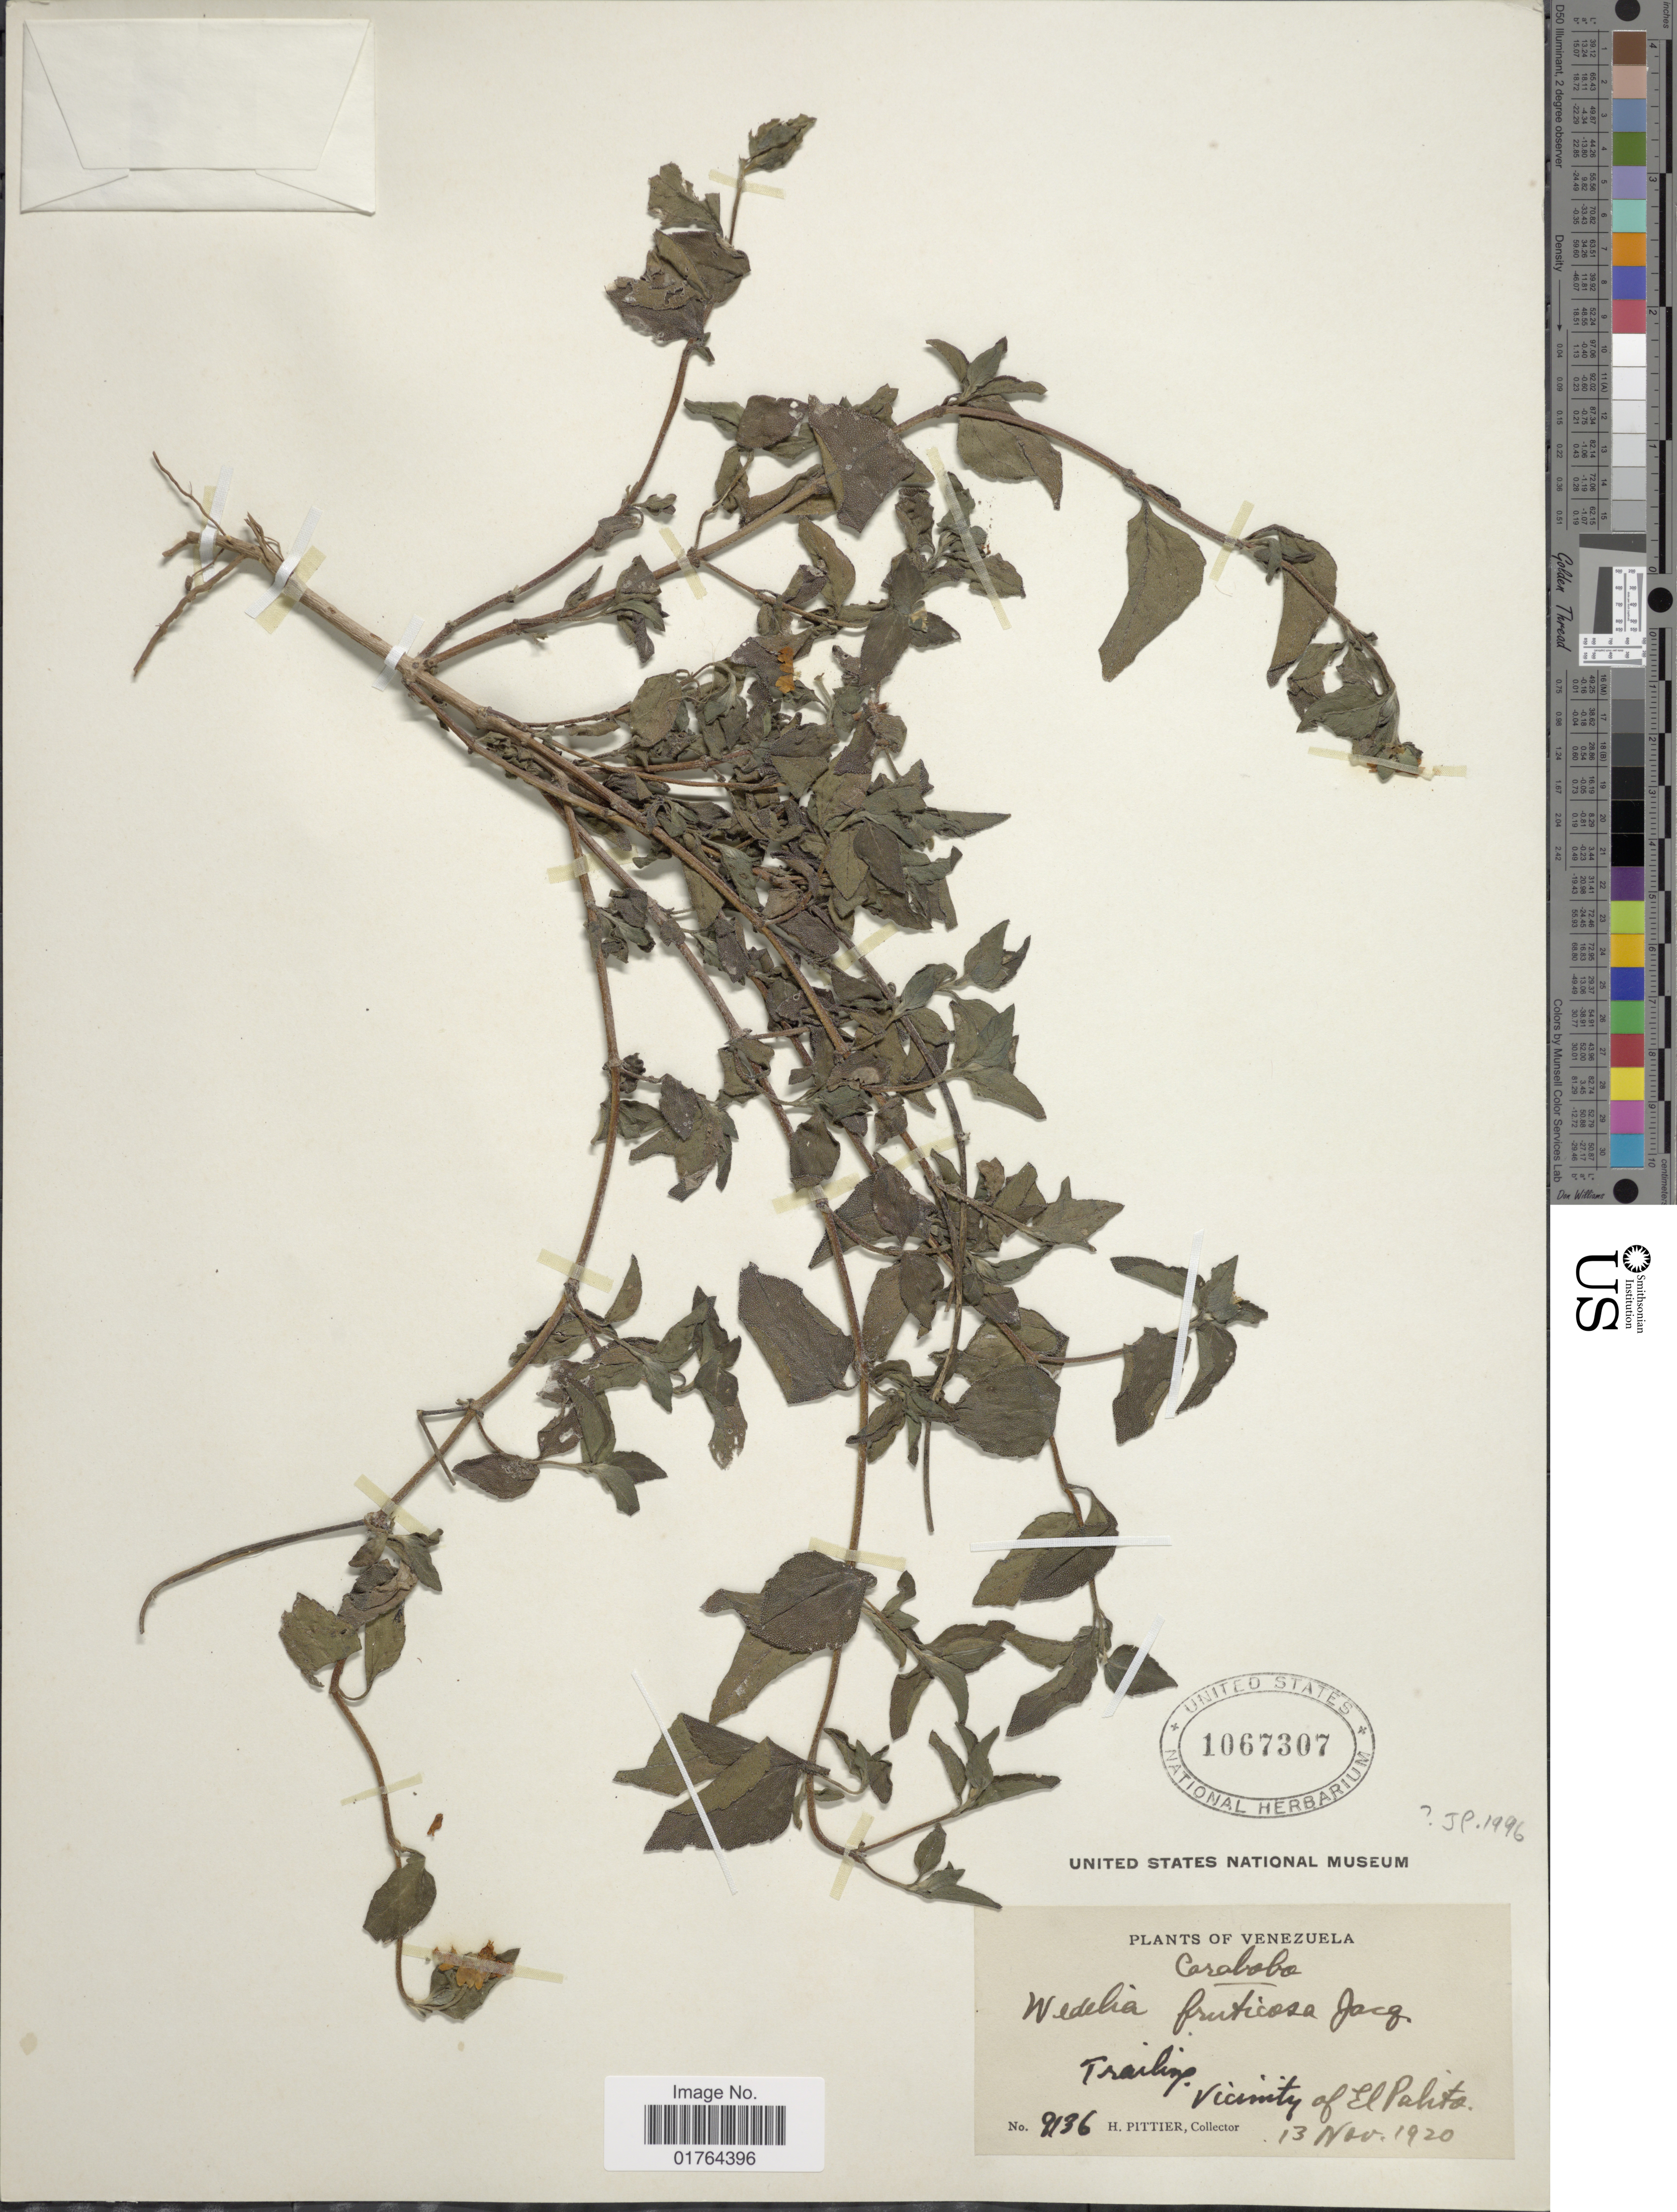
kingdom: Plantae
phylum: Tracheophyta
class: Magnoliopsida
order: Asterales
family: Asteraceae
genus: Wedelia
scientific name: Wedelia fruticosa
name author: Jacq.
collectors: H. F. Pittier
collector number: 9136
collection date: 1920-11-13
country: Venezuela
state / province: Carabobo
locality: Vicinity of El Opalito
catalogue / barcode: US 1067307